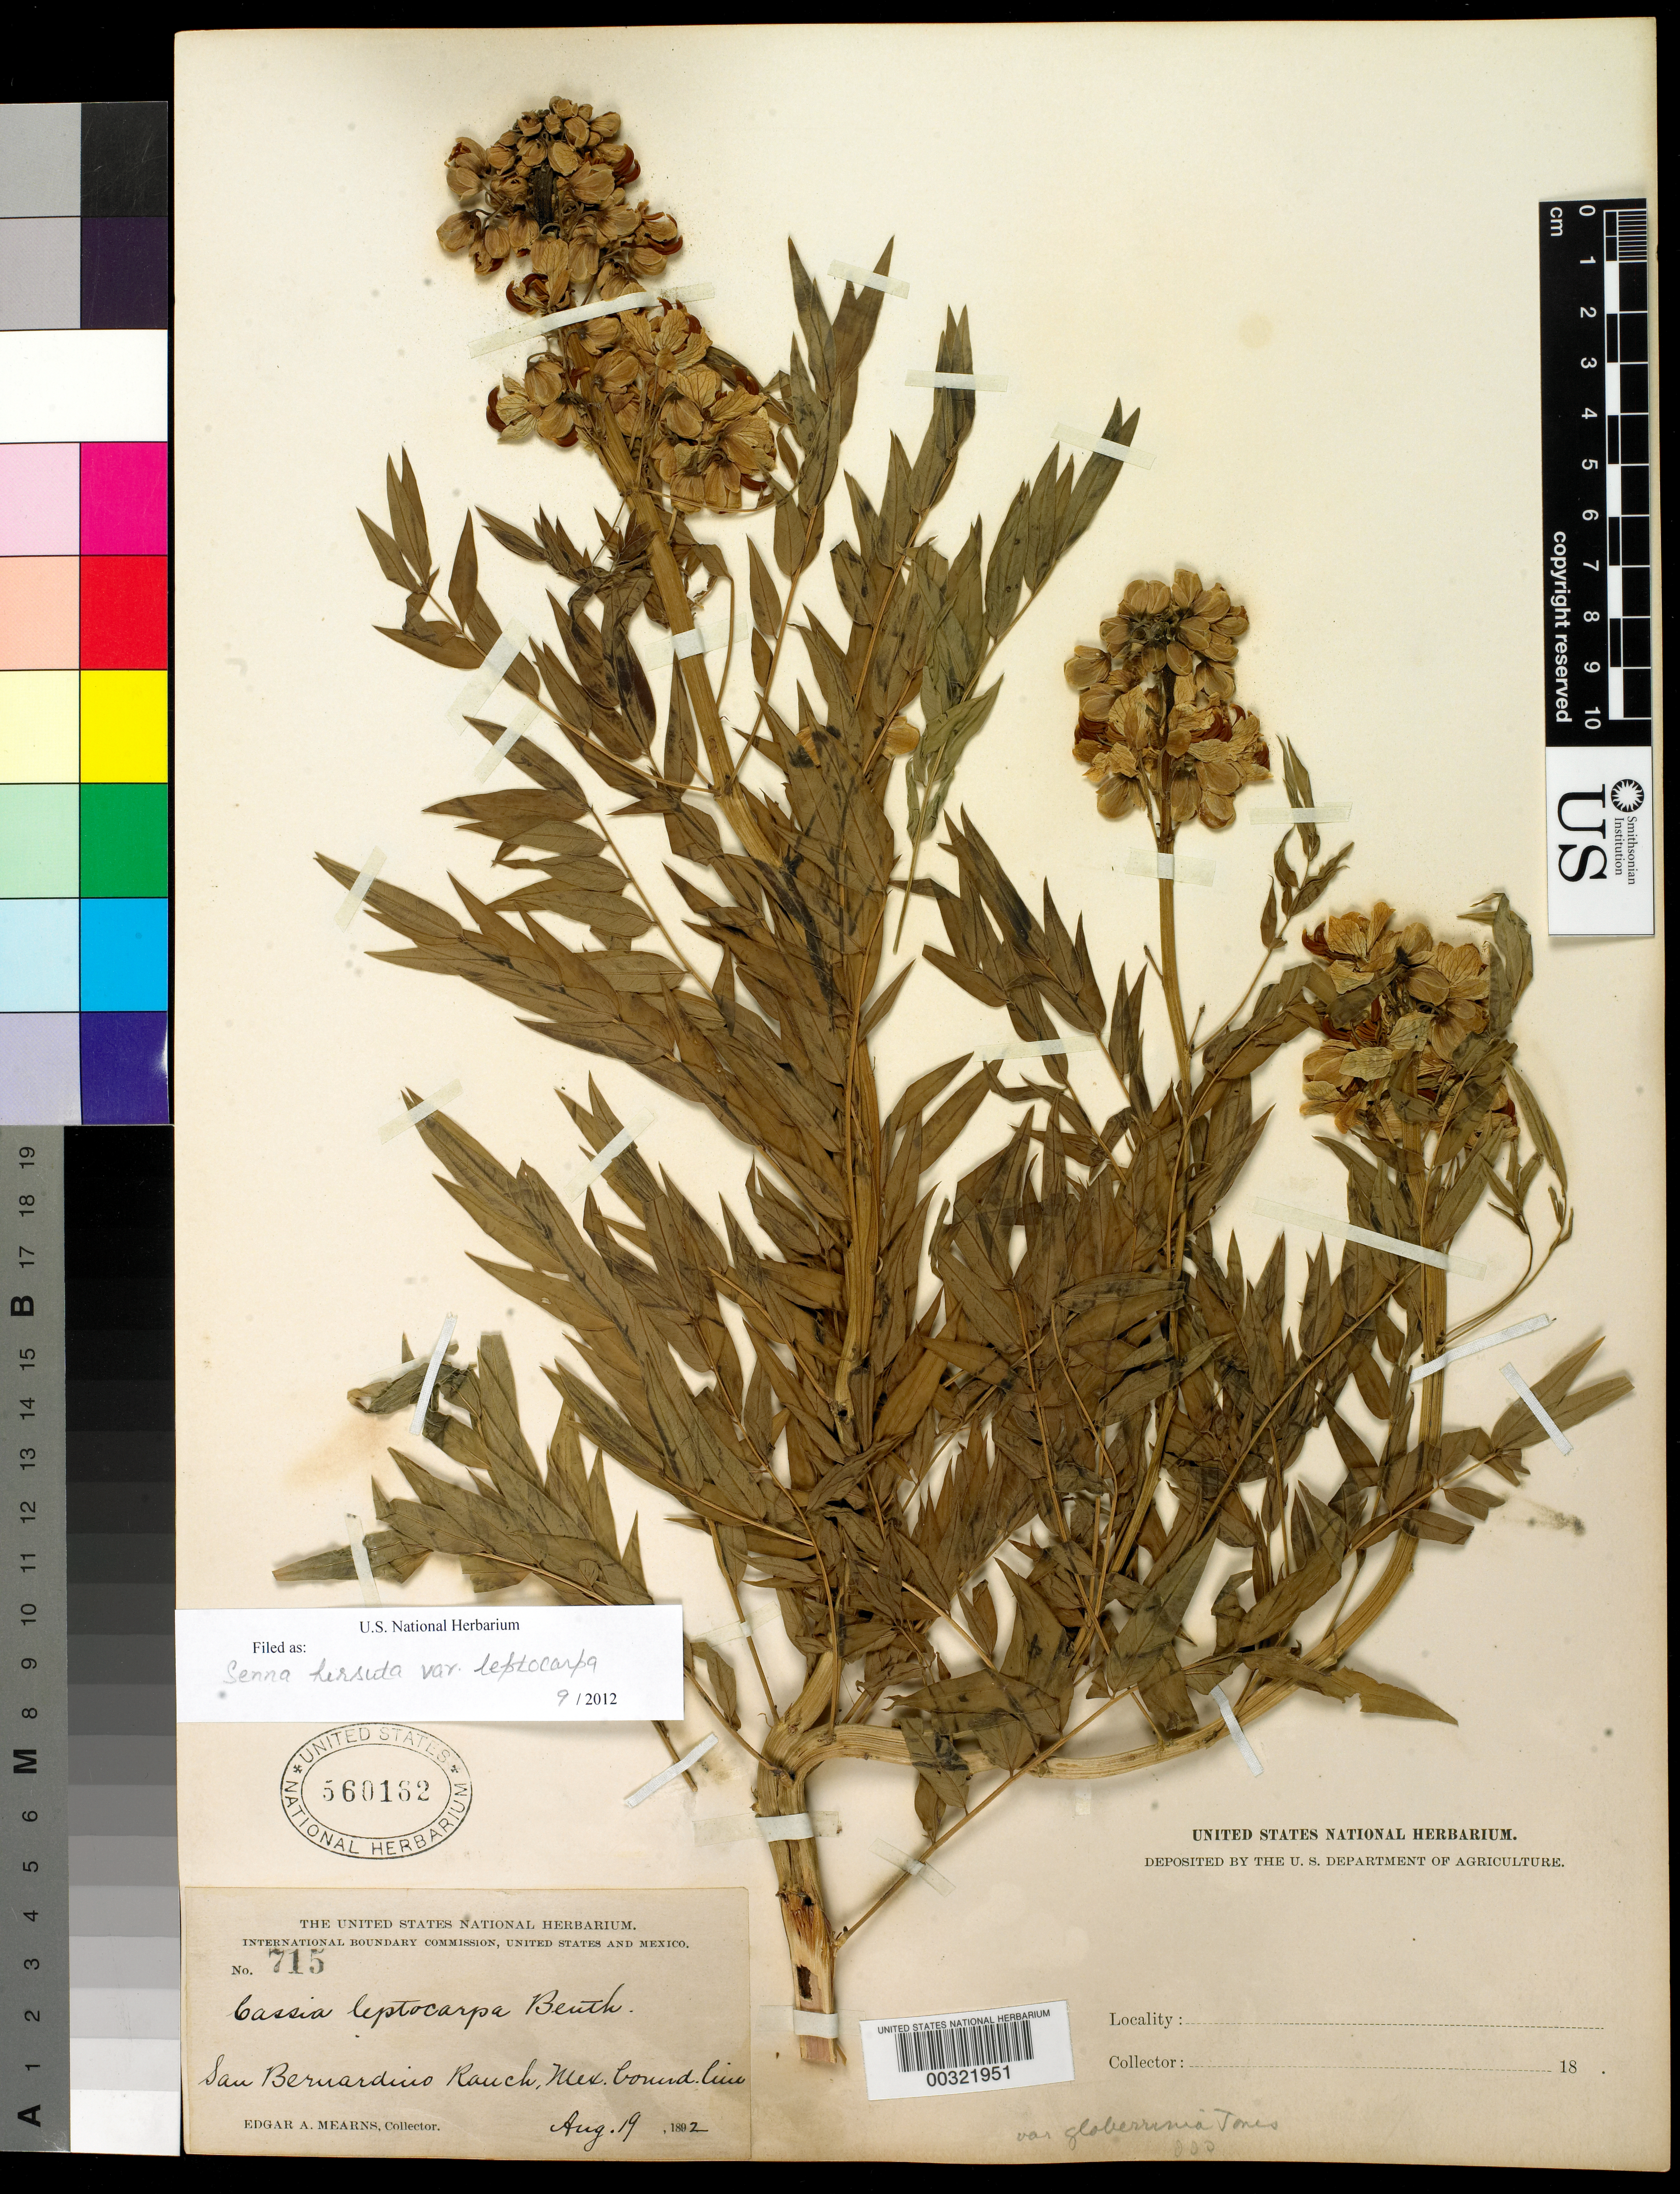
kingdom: Plantae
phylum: Tracheophyta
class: Magnoliopsida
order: Fabales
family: Fabaceae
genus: Senna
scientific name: Senna hirsuta var. leptocarpa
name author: (Benth.) H.S. Irwin & Barneby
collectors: E. A. Mearns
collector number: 715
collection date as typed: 19 Aug 1892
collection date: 1892-08-19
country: United States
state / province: Arizona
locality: San Bernardino ranch, Mexican boundary line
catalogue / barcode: US 560162